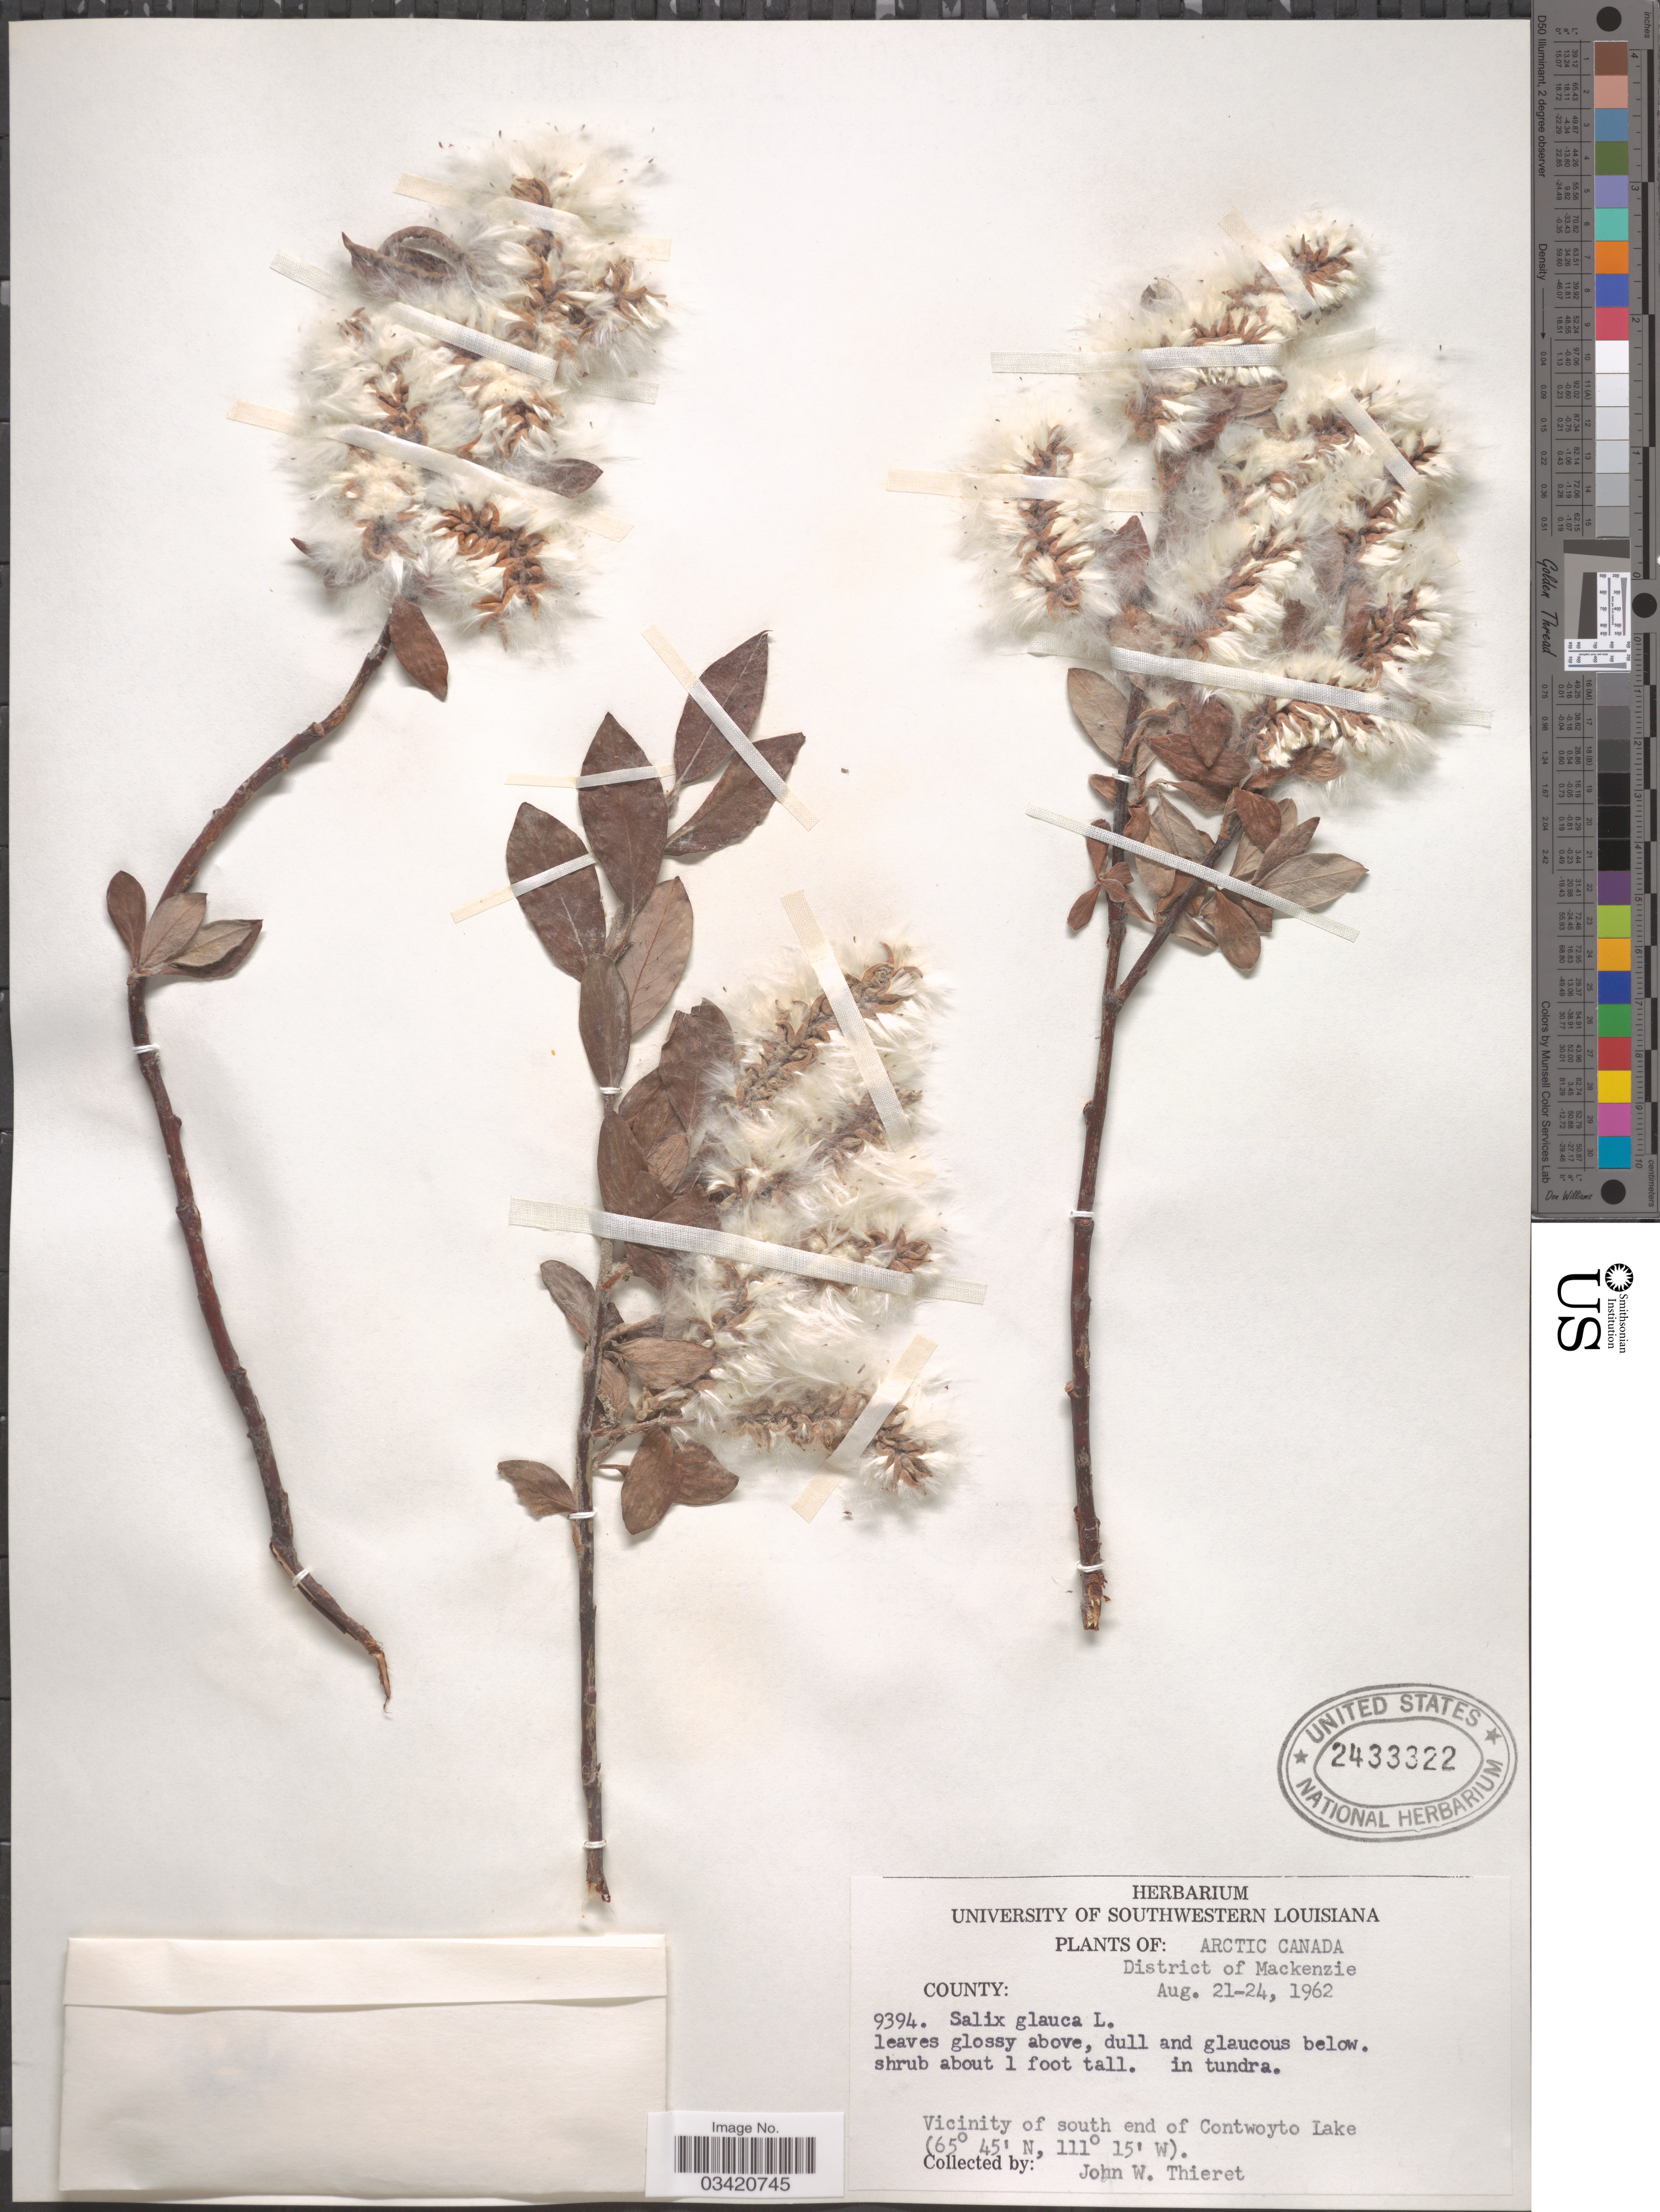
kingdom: Plantae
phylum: Tracheophyta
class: Magnoliopsida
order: Malpighiales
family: Salicaceae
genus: Salix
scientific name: Salix glauca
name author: L.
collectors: J. W. Thieret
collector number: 9394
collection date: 1962-08-21/1962-08-24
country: Canada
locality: Arctic Canada. District of Mackenzie. Vicinity of south end of Contwoyto Lake.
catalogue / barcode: US 2433322